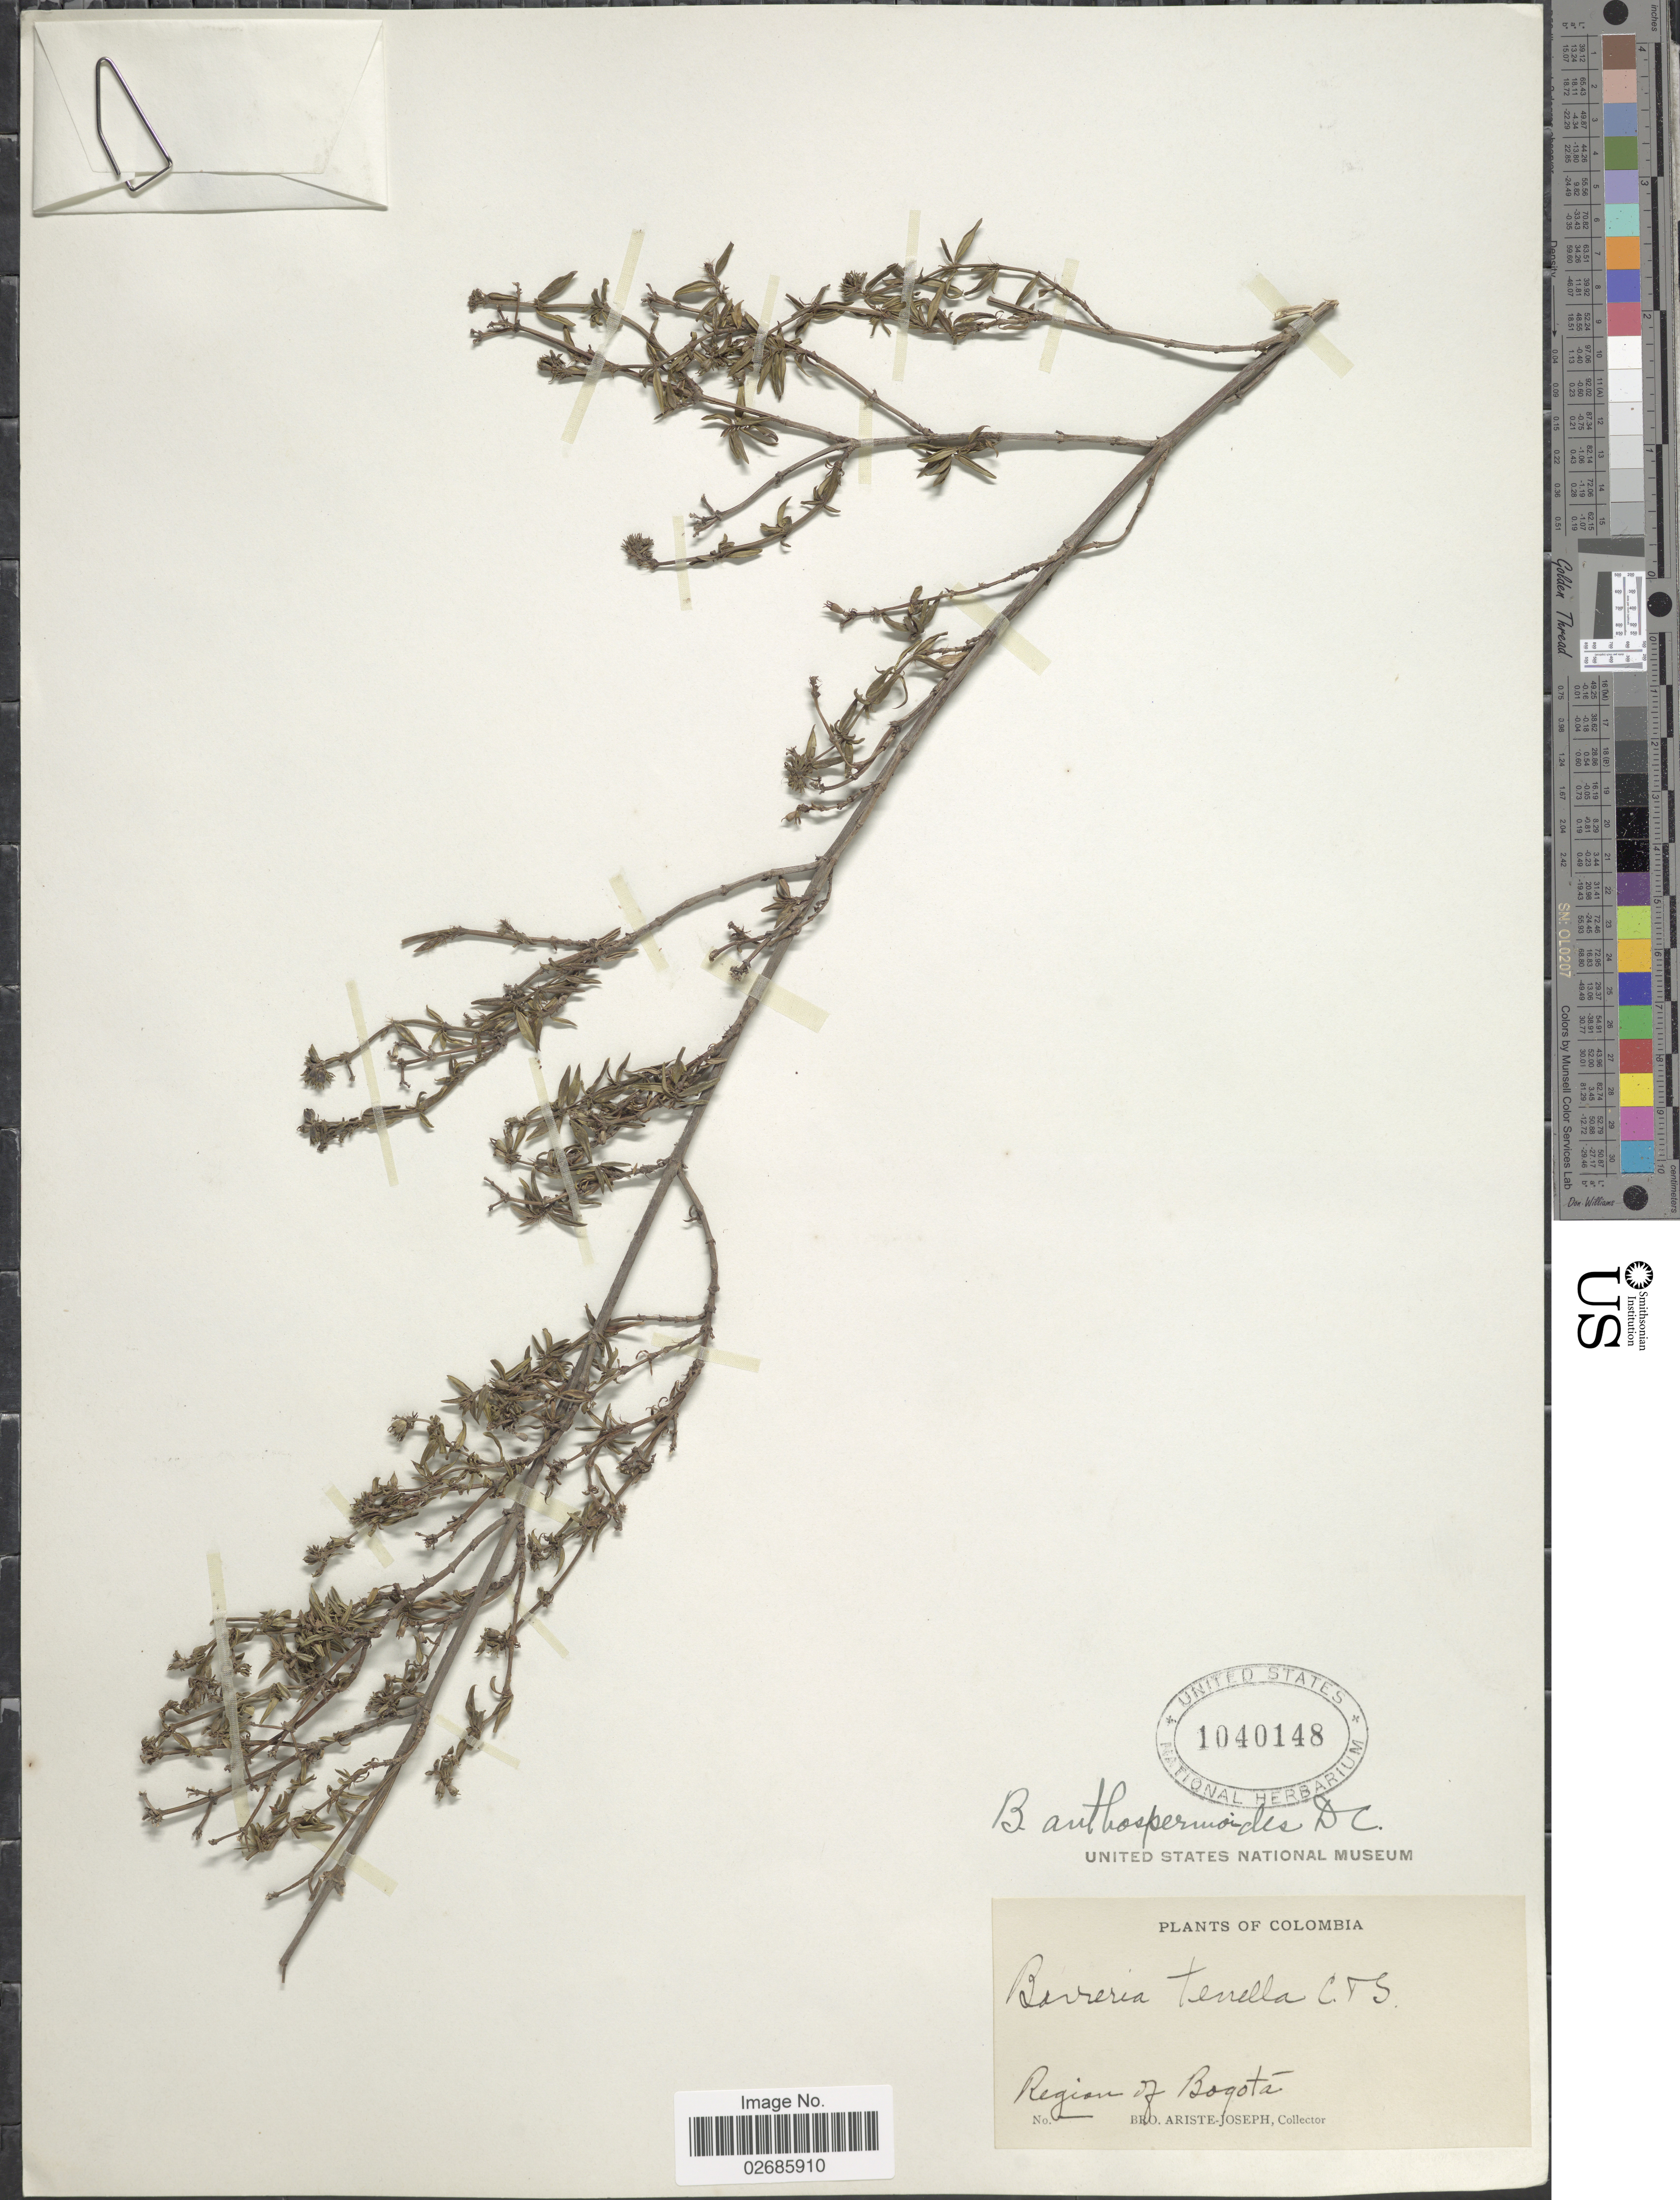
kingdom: Plantae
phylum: Tracheophyta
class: Magnoliopsida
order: Gentianales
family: Rubiaceae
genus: Borreria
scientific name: Borreria anthospermoides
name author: DC.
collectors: Bro. Ariste-Joseph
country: Colombia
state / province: Bogota D.C.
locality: Region of Bogotá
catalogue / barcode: US 1040148